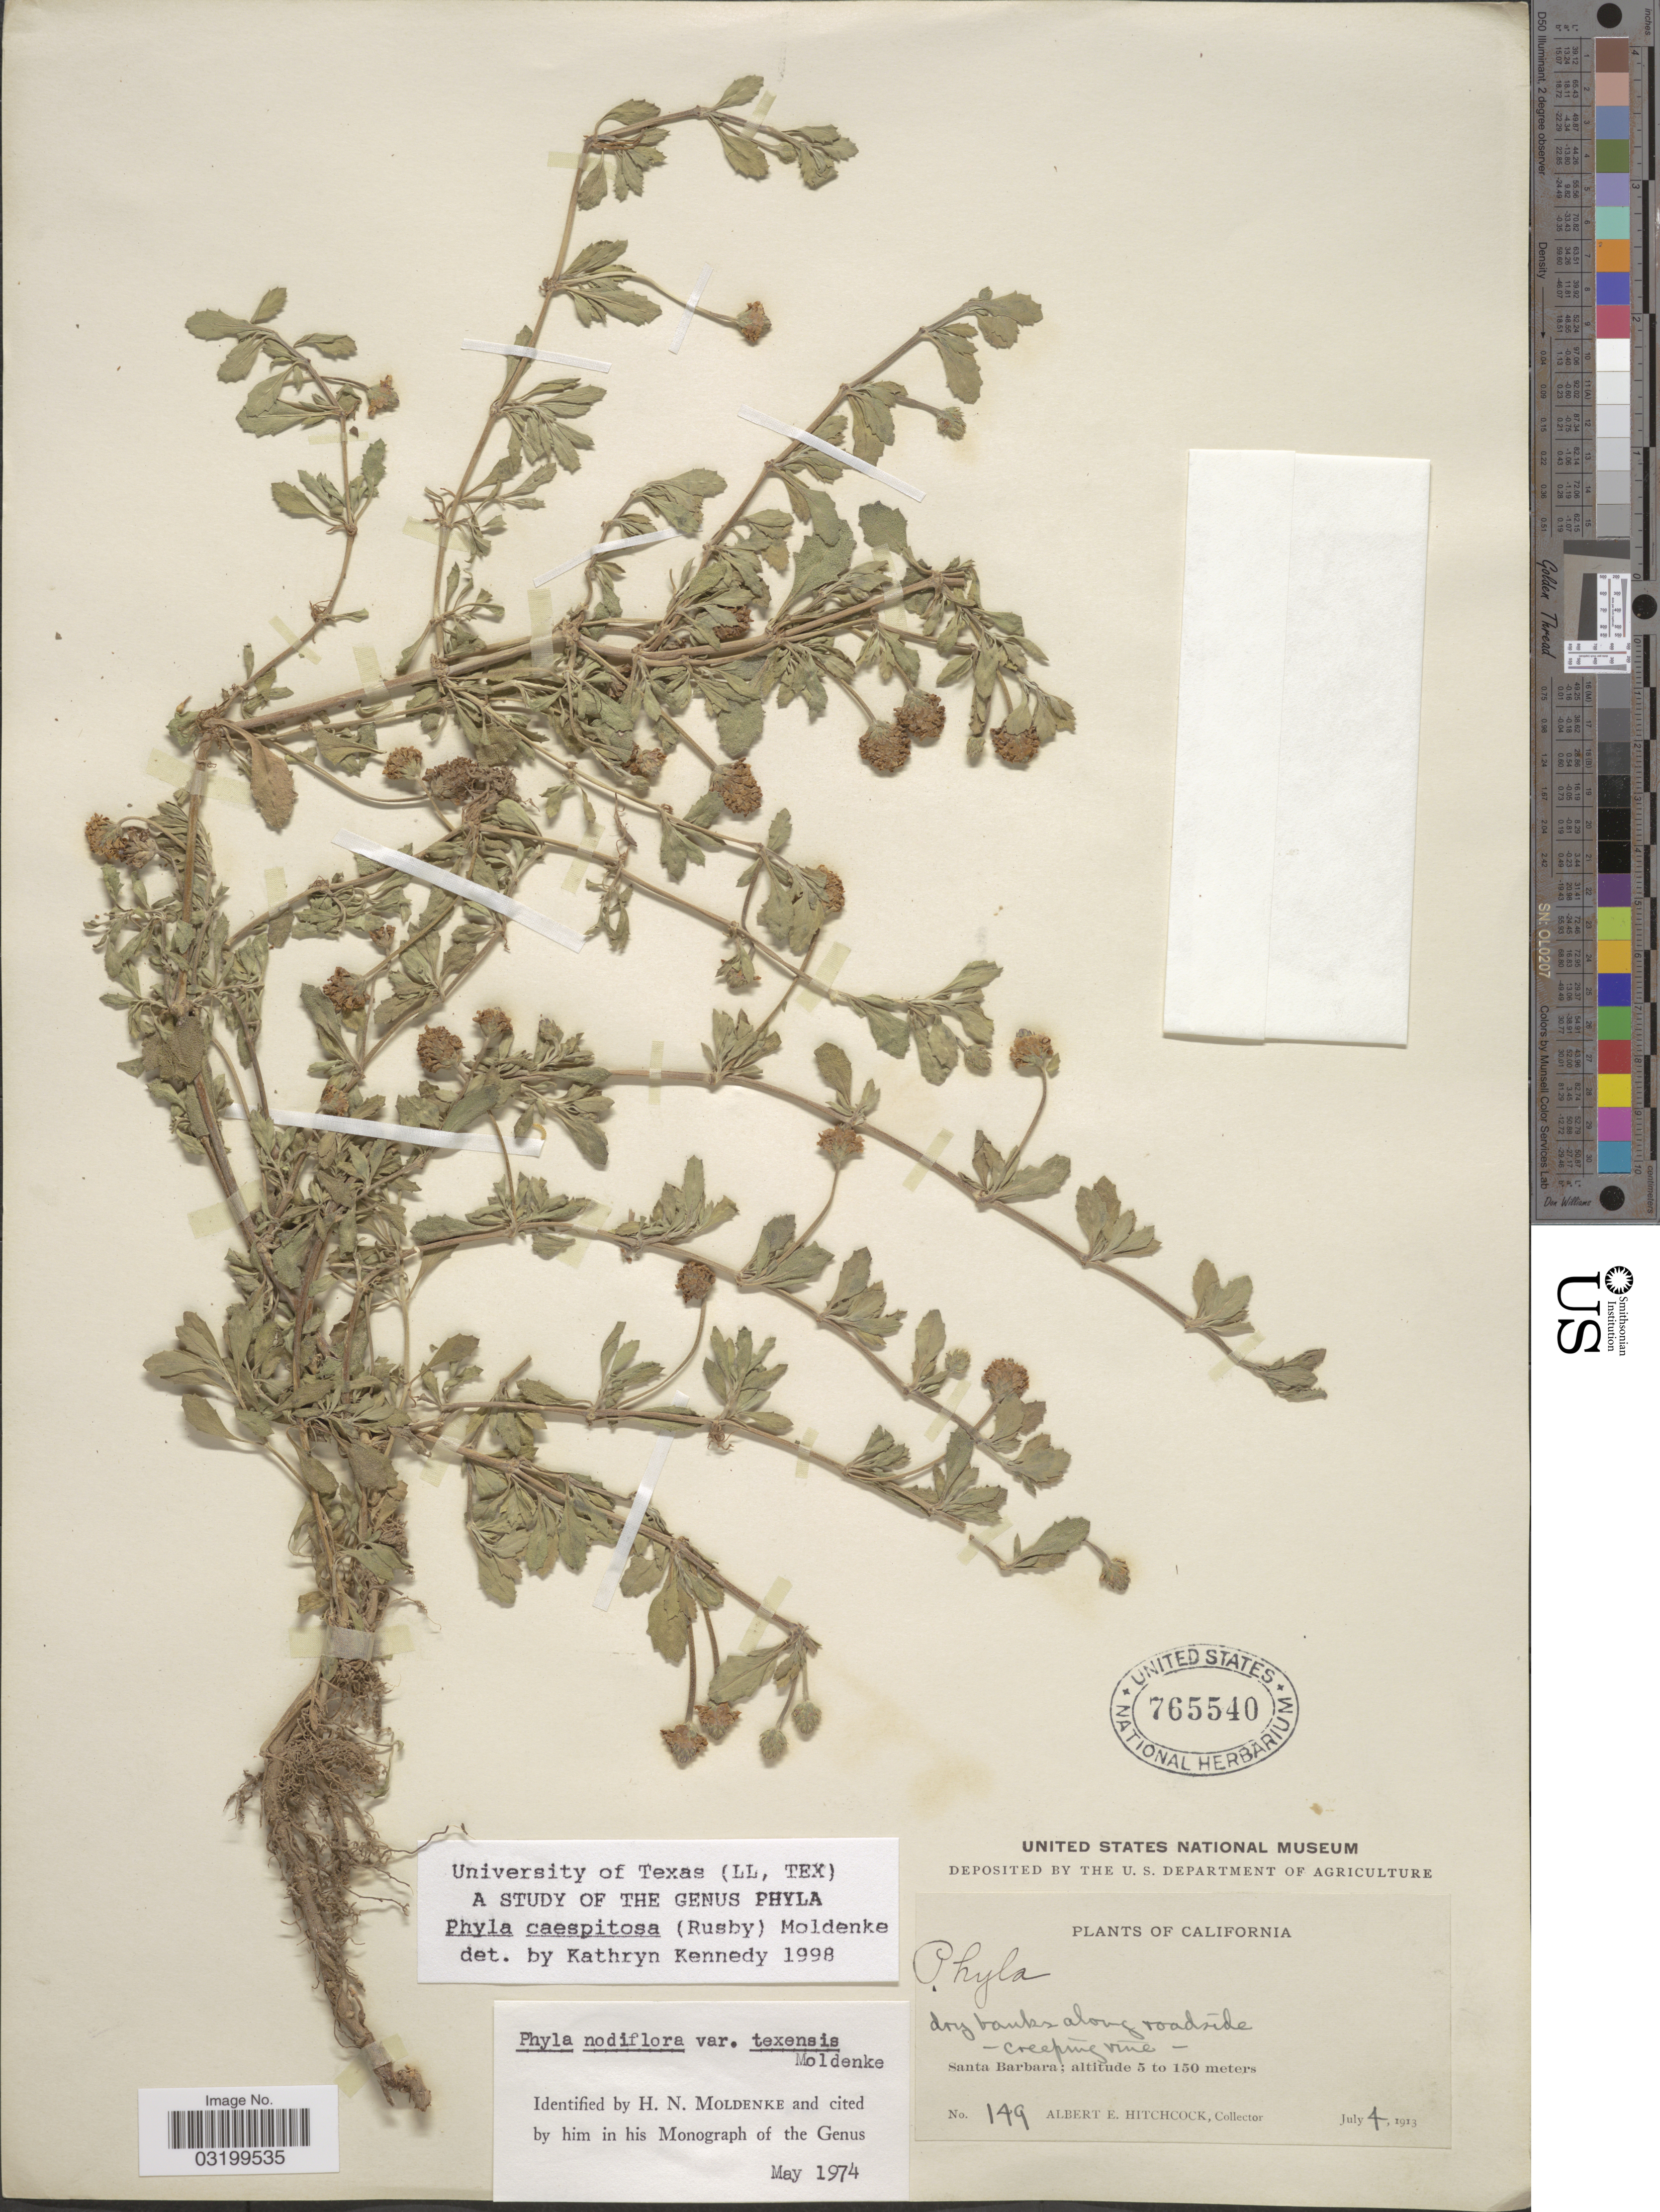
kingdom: Plantae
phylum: Tracheophyta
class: Magnoliopsida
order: Lamiales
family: Verbenaceae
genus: Phyla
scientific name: Phyla caespitosa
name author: (Rusby) Moldenke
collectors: A. Hitchcock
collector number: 149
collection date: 1913-07-04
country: United States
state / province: California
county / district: Santa Barbara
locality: Santa Barbara.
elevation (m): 5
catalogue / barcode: US 765540